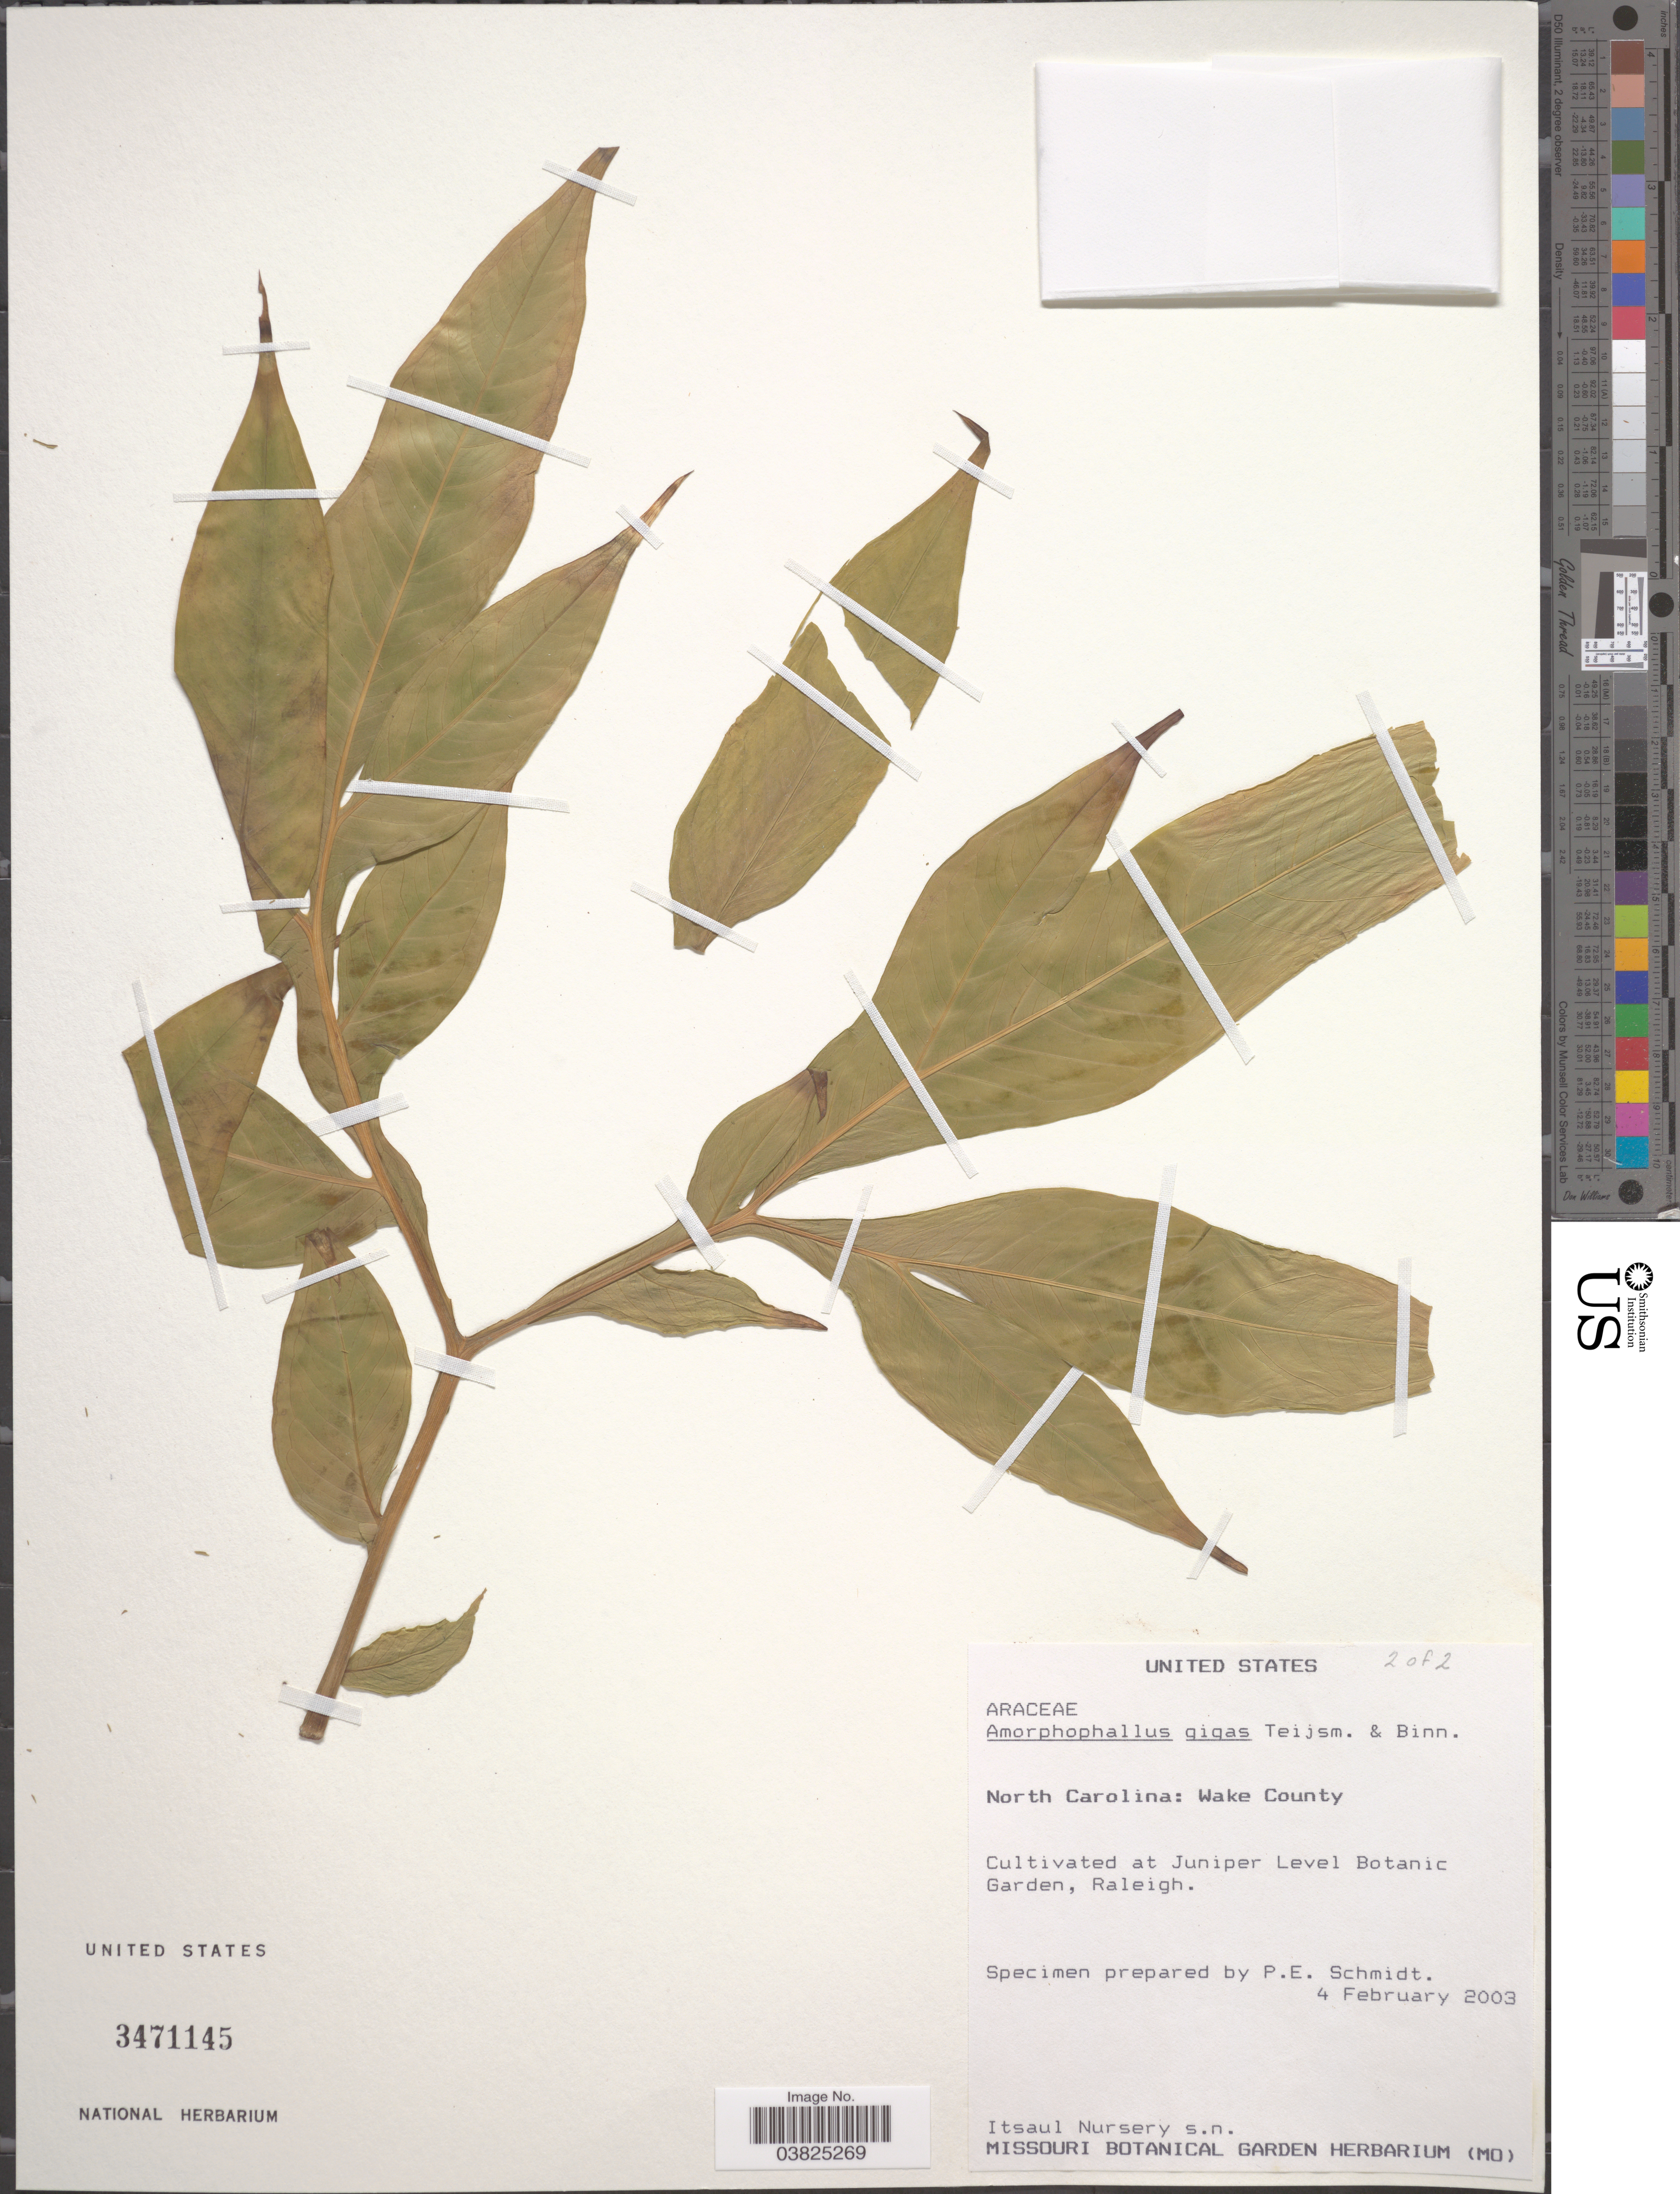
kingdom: Plantae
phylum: Tracheophyta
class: Liliopsida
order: Alismatales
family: Araceae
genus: Amorphophallus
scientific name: Amorphophallus gigas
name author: Teijsm. & Binn.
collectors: I. Nursery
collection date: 2003-02-04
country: United States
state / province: North Carolina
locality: Wake County. Juniper Level Botanic Garden, Raleigh.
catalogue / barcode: US 3471145